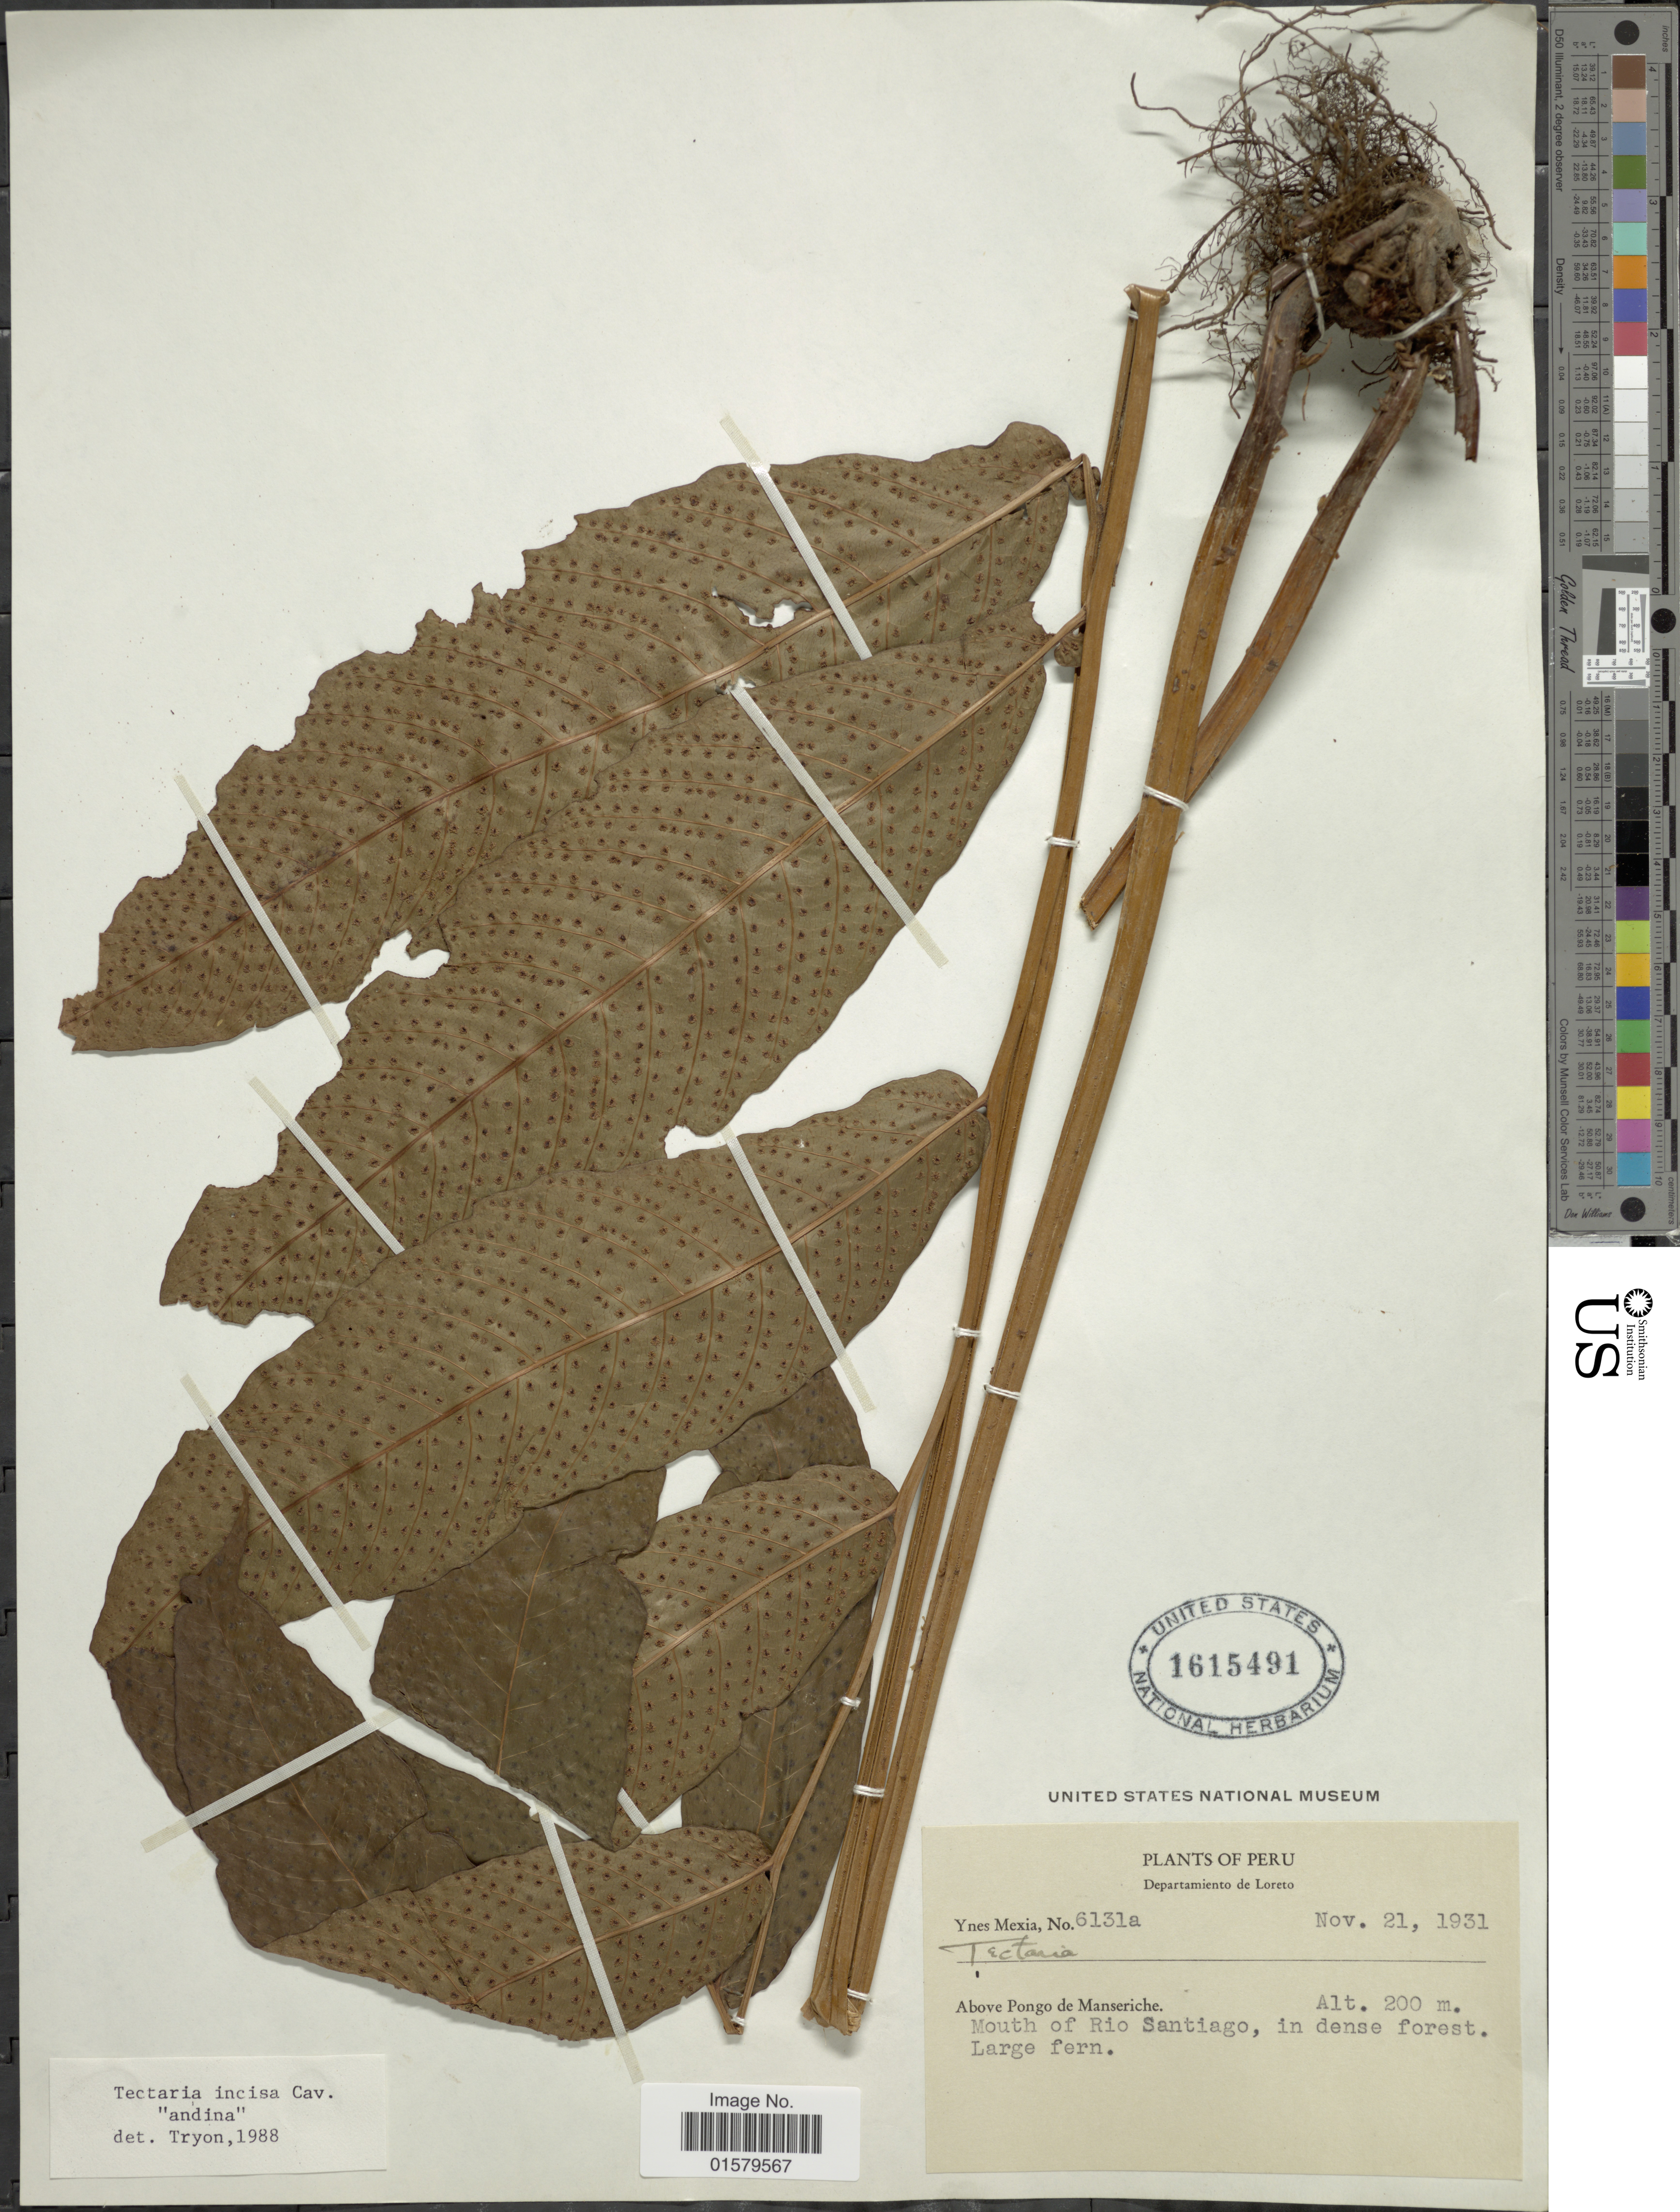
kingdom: Plantae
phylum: Tracheophyta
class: Polypodiopsida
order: Polypodiales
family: Tectariaceae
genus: Tectaria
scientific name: Tectaria andina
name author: (Baker) C. Chr.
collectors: Y. Mexia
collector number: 6131a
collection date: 1931-11-21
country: Peru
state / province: Loreto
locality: Above Pongo de Manseriche, Mouth of Rio Santiago, in dense forest. Large fern.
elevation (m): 200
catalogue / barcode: US 1615491